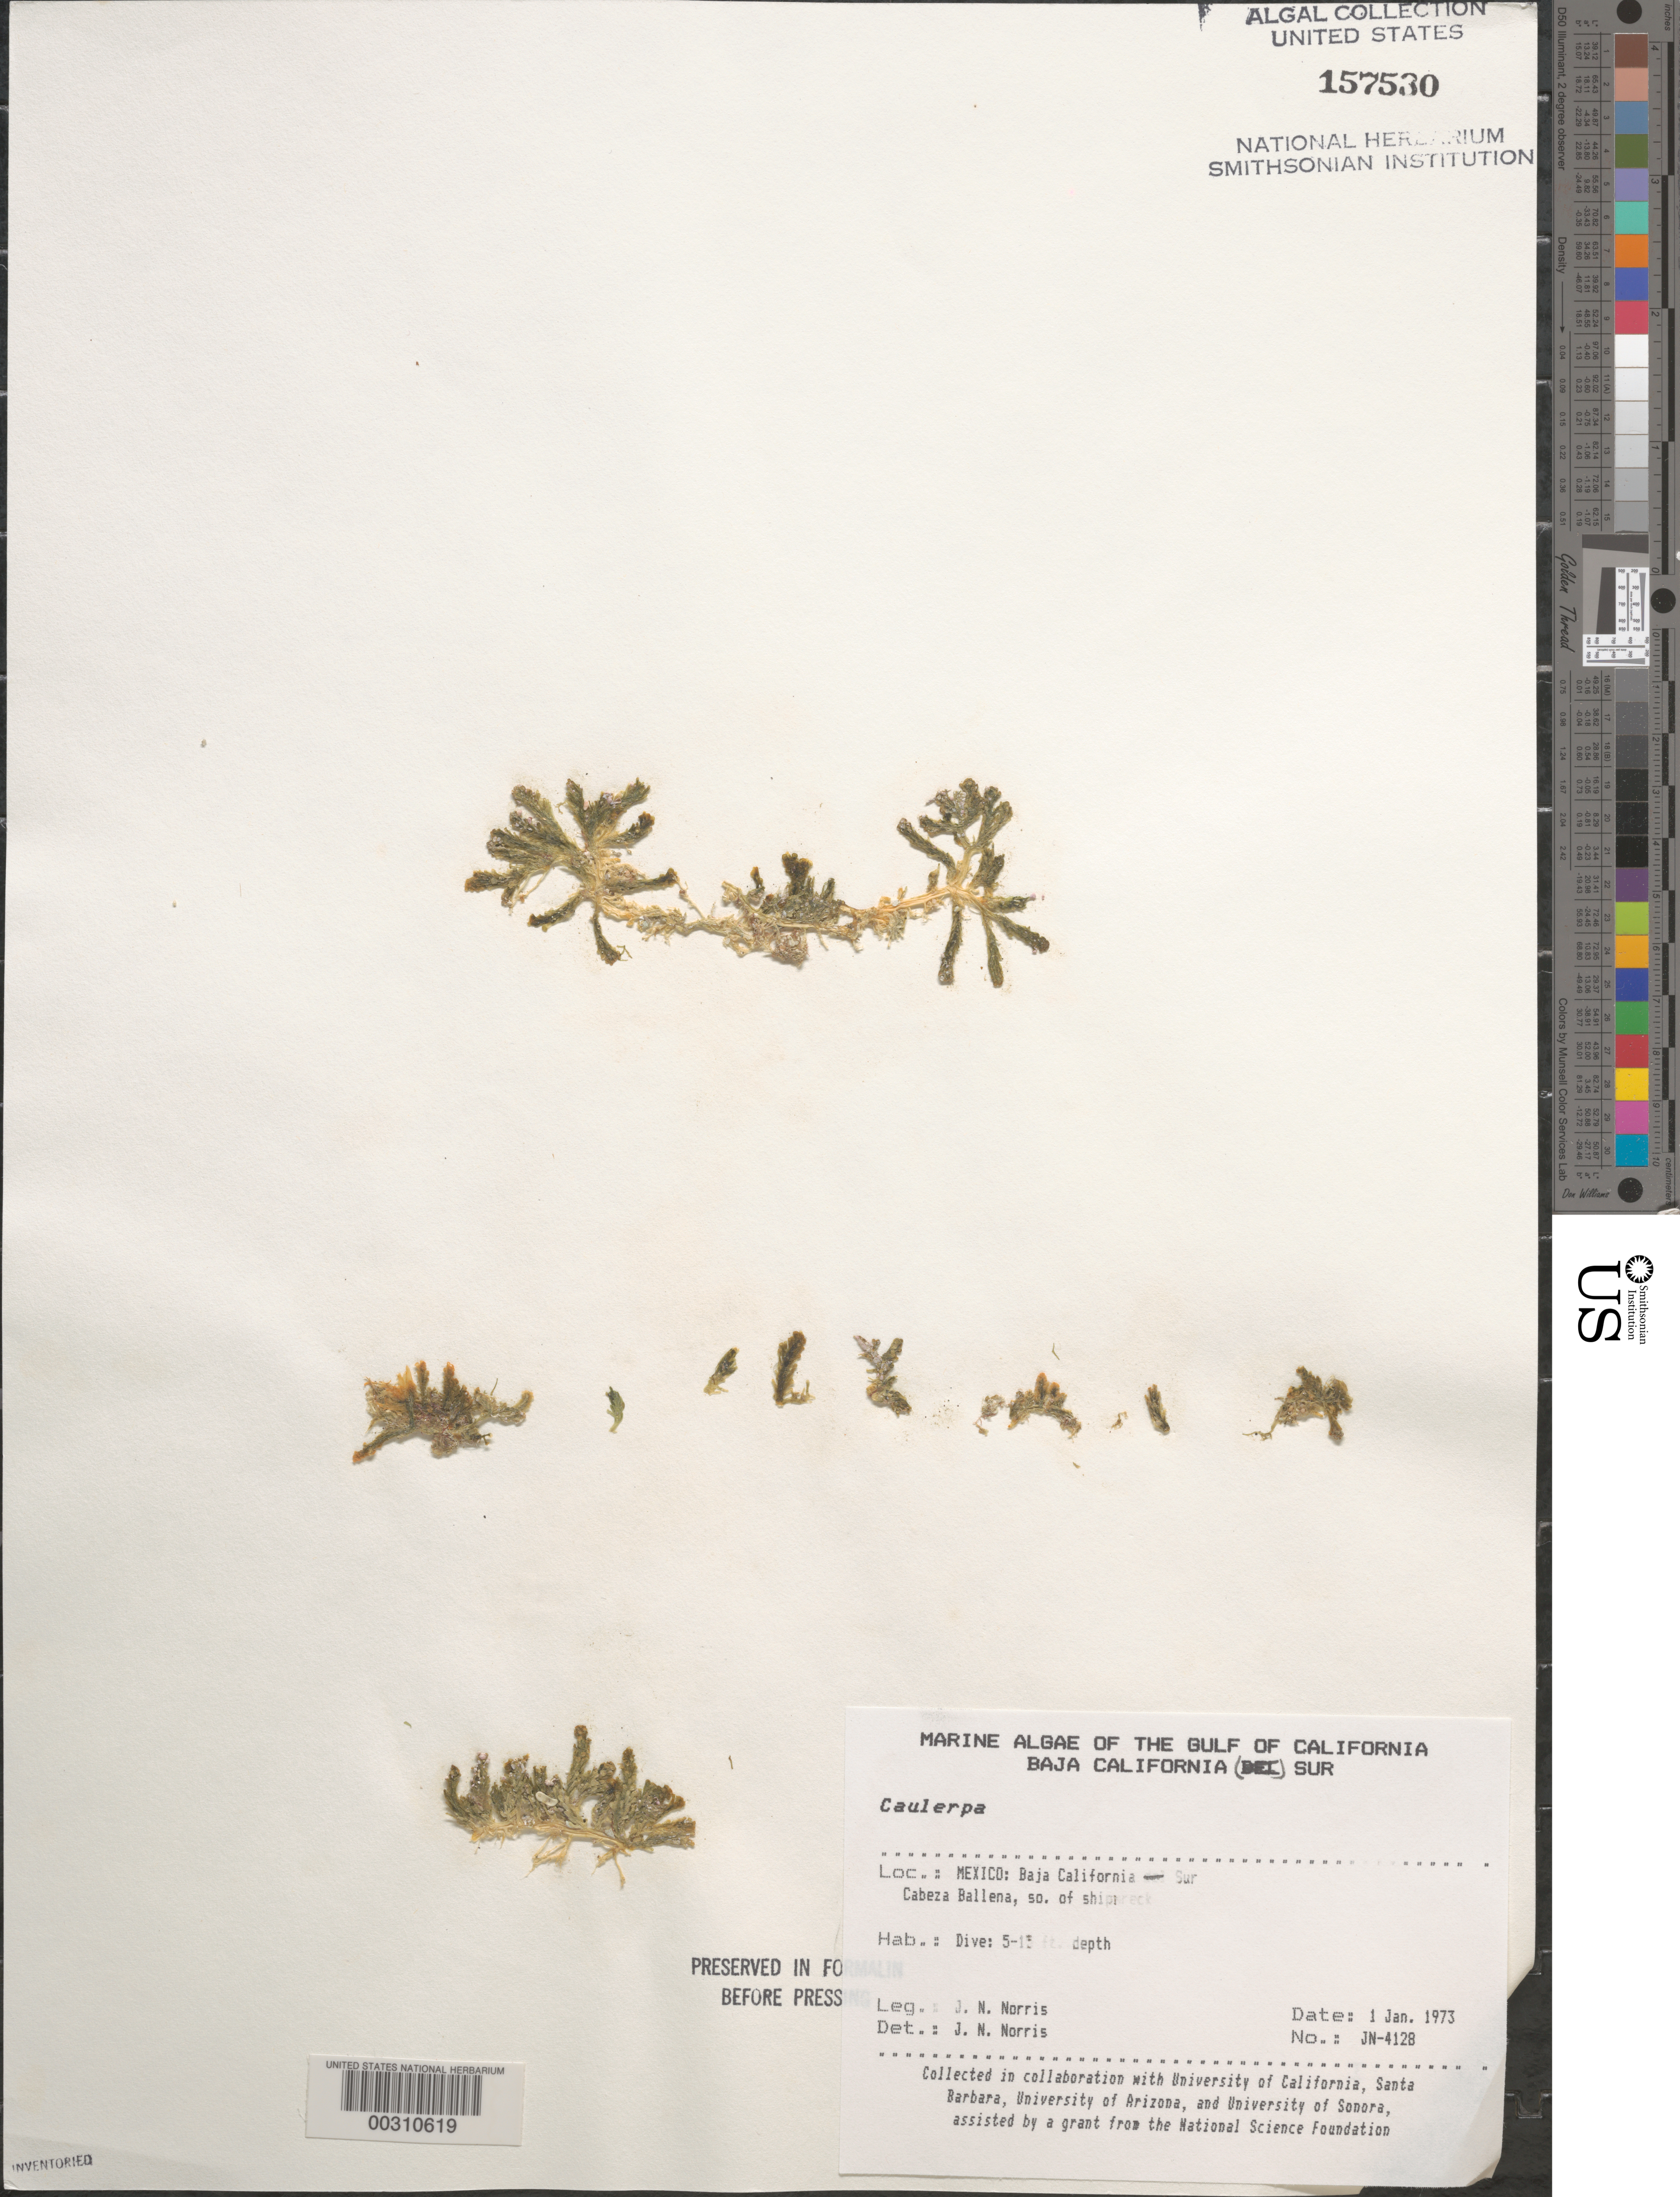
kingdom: Plantae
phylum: Chlorophyta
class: Ulvophyceae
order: Bryopsidales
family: Caulerpaceae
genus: Caulerpa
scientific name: Caulerpa sp.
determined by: Norris, James N.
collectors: J. N. Norris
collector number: JN-4128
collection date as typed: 01 Jan 1973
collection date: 1973-01-01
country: Mexico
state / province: Baja California Sur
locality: Cabeza Ballena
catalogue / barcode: US 157530